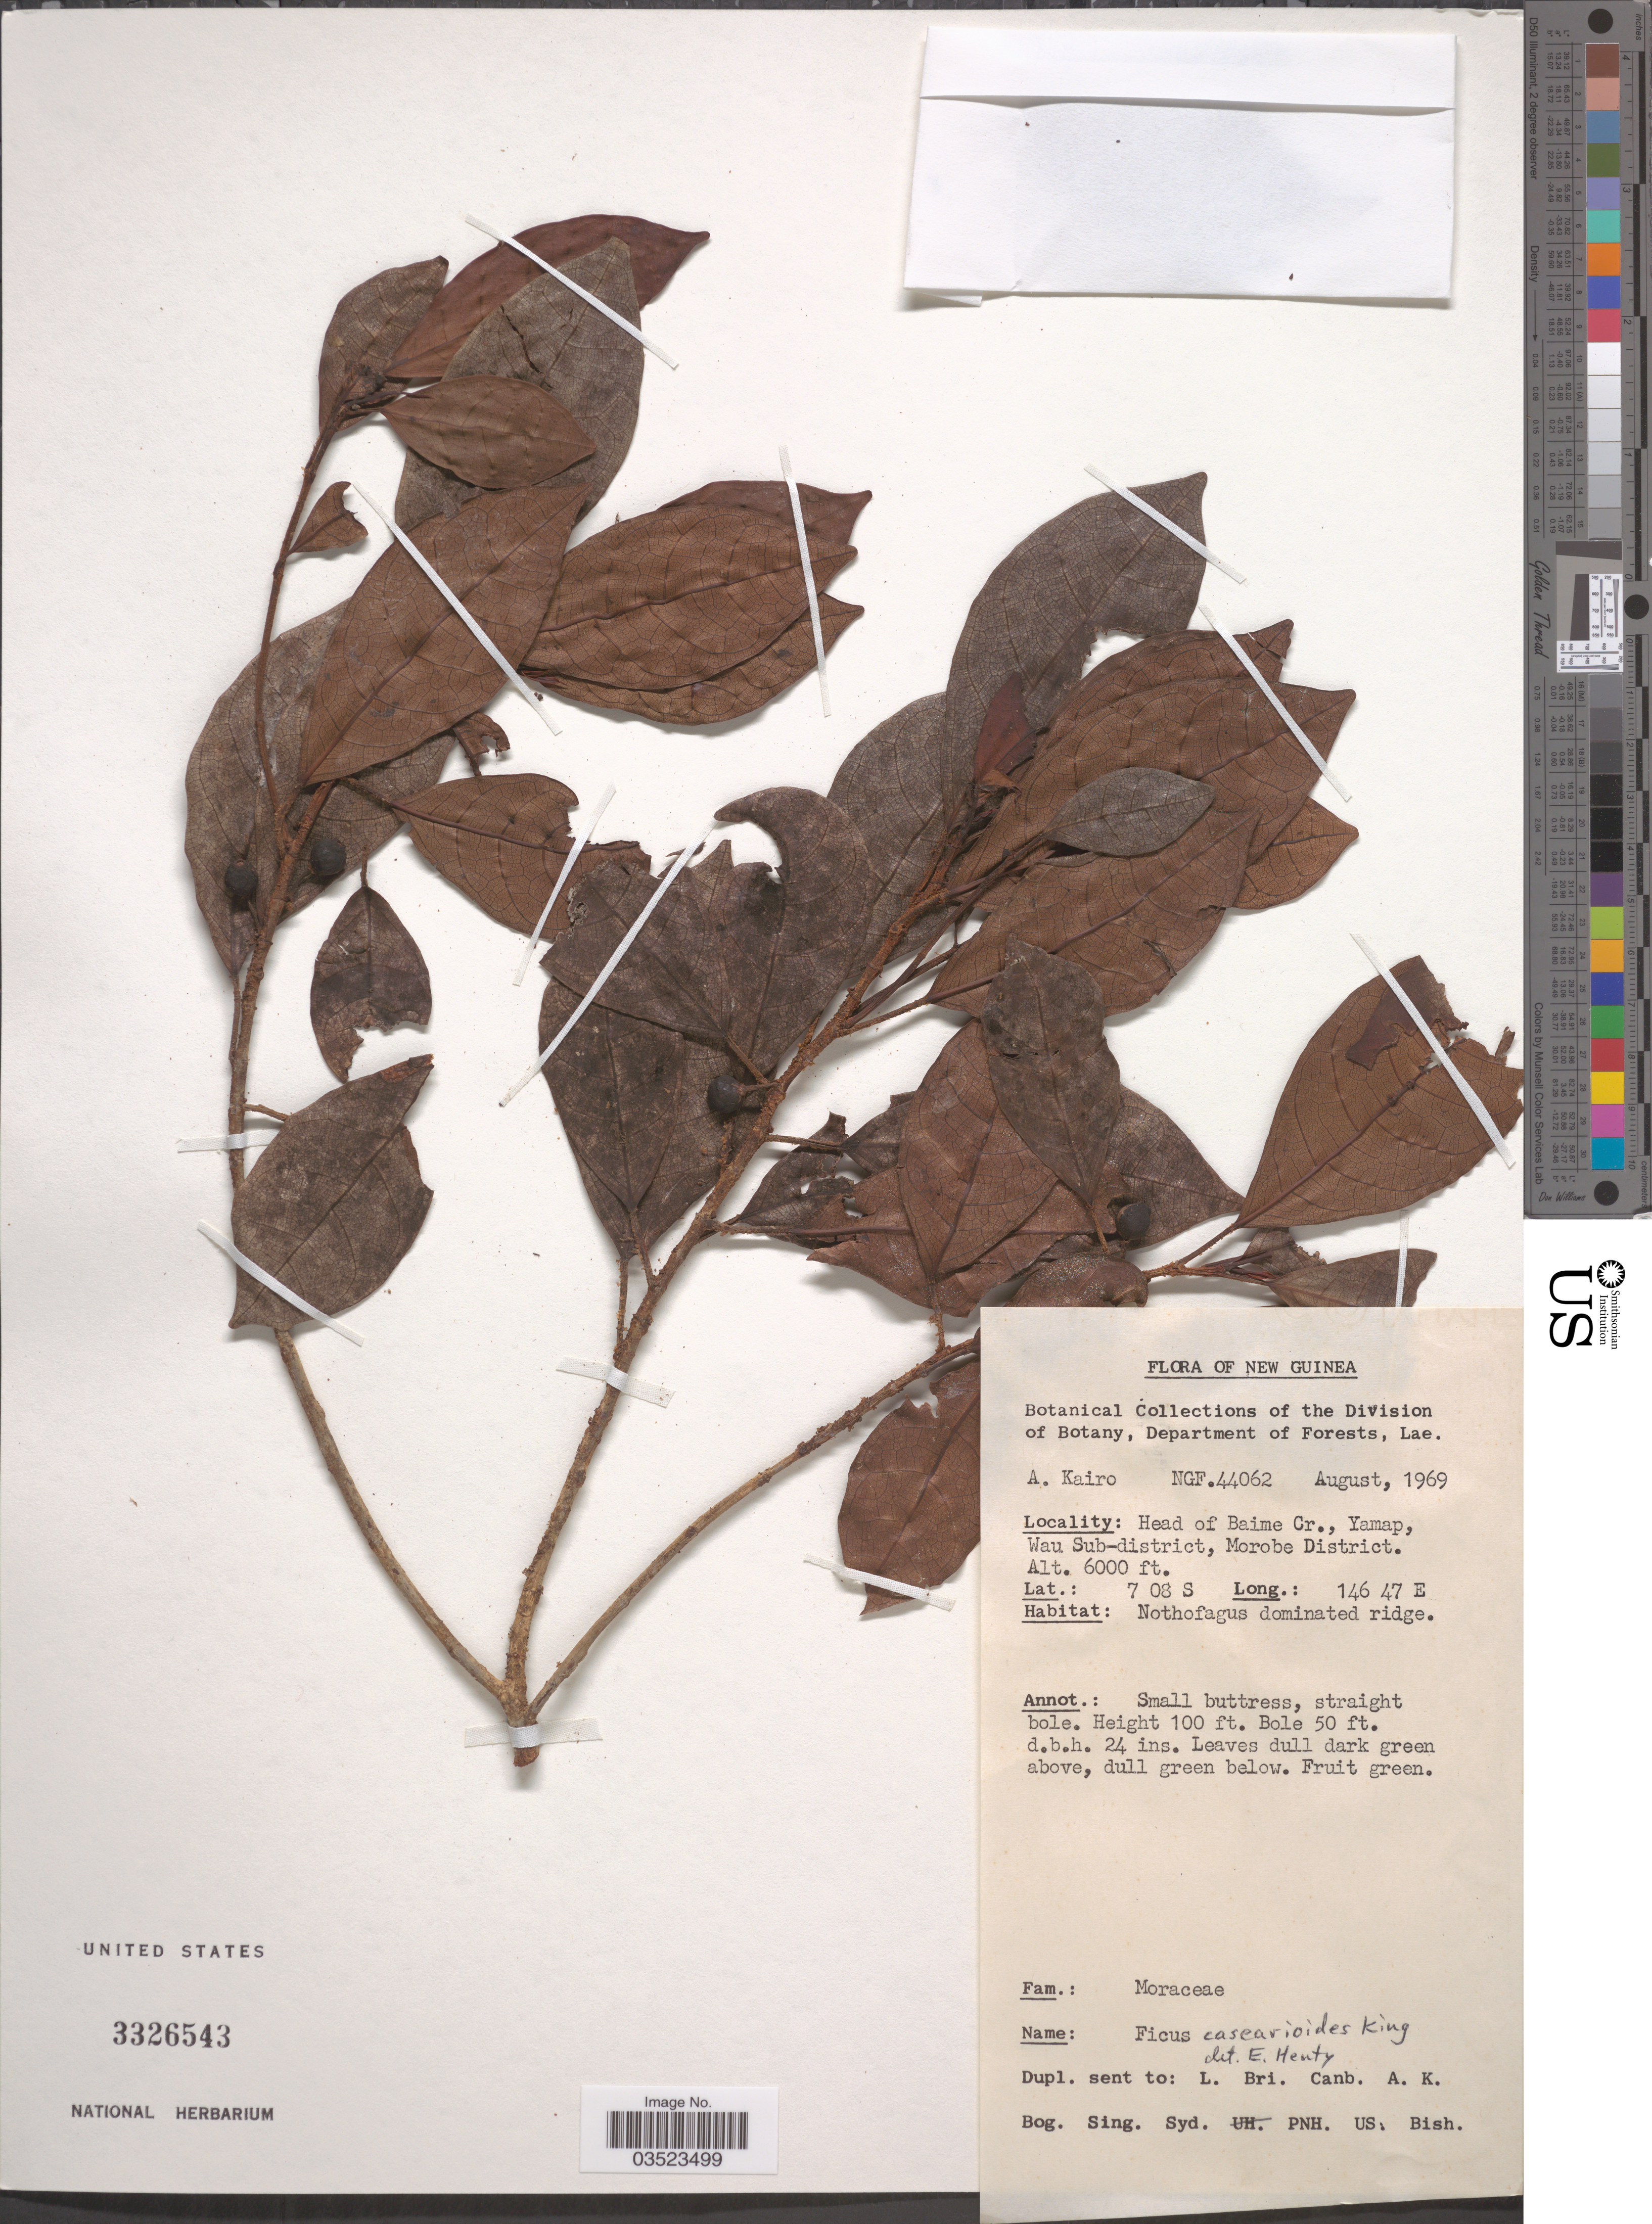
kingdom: Plantae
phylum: Tracheophyta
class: Magnoliopsida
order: Rosales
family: Moraceae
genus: Ficus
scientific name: Ficus casearioides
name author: King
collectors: A. Kairo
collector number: NGF44062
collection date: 1969-08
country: Papua New Guinea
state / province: Morobe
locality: New Guinea. Head of Baime Cr., Yamap, Wau Sub-district, Morobe District.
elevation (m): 1829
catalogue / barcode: US 3326543